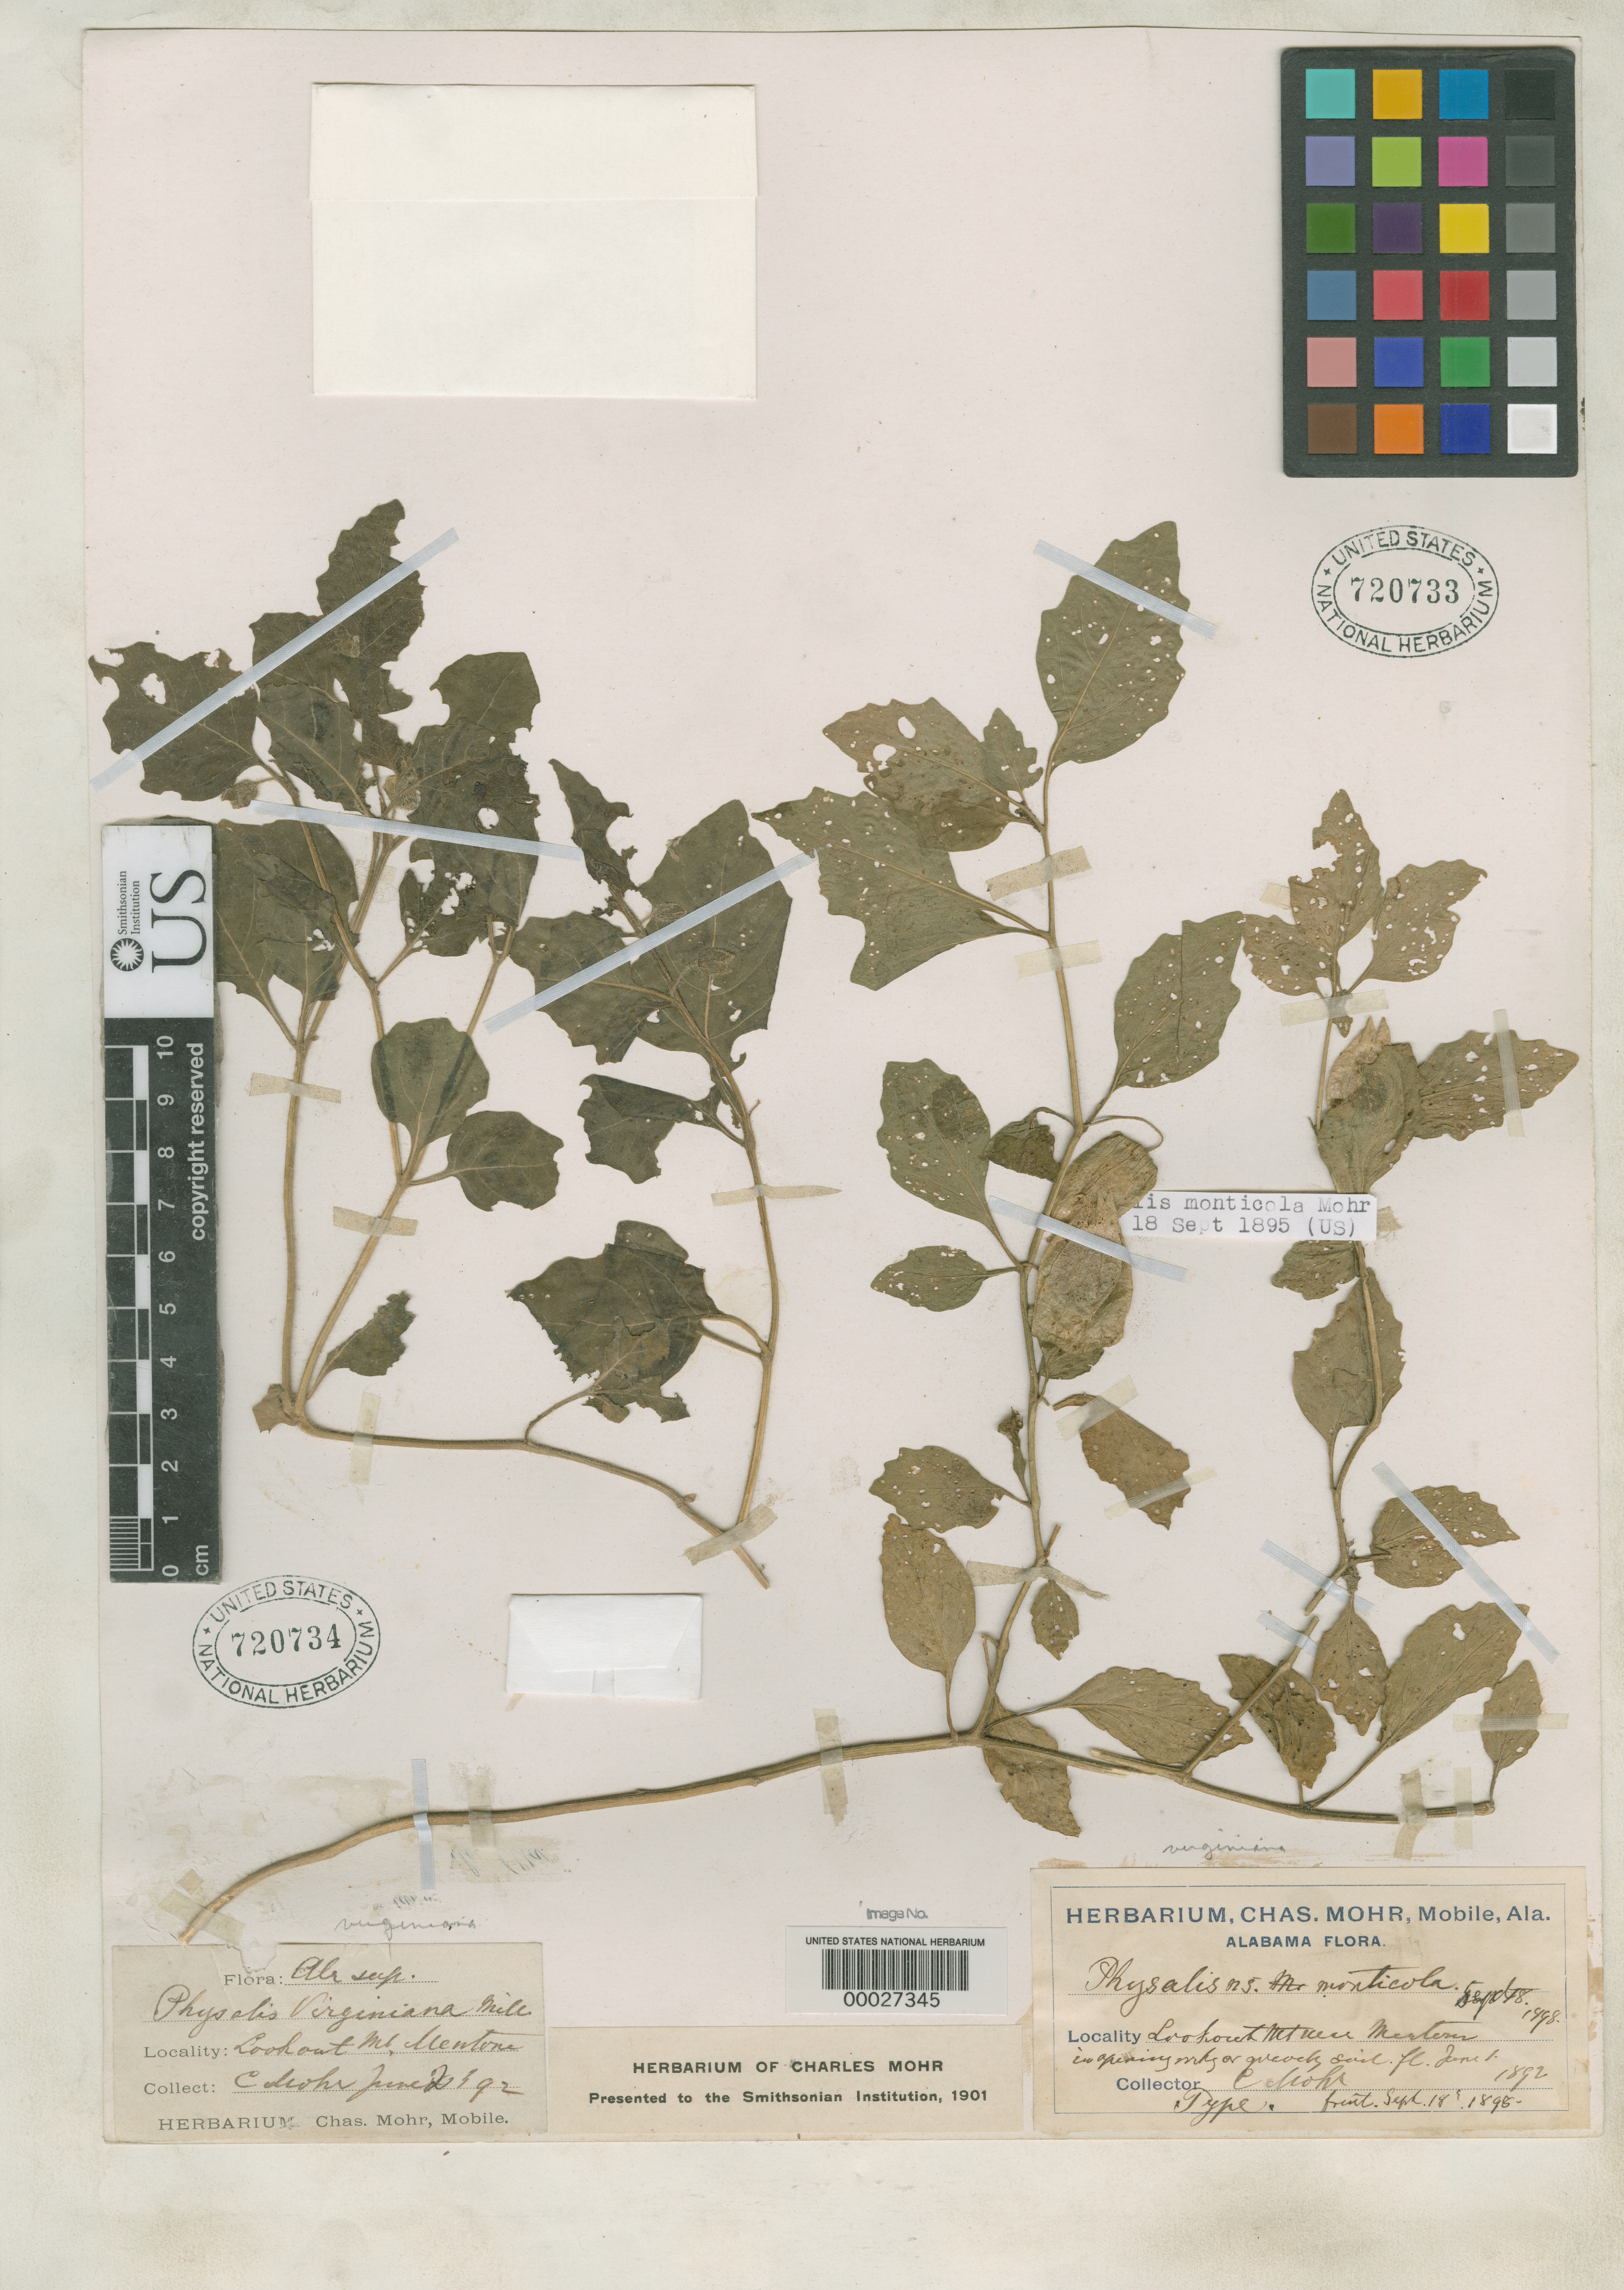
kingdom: Plantae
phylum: Tracheophyta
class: Magnoliopsida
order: Solanales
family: Solanaceae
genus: Physalis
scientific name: Physalis monticola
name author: C. Mohr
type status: Type Collection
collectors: C. T. Mohr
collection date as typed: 02 Jun 1892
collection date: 1892-06-02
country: United States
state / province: Alabama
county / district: De Kalb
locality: Lookout Mt., Mentone, near Loring Spring; alt. 1800 ft.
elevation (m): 549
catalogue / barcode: US 720734